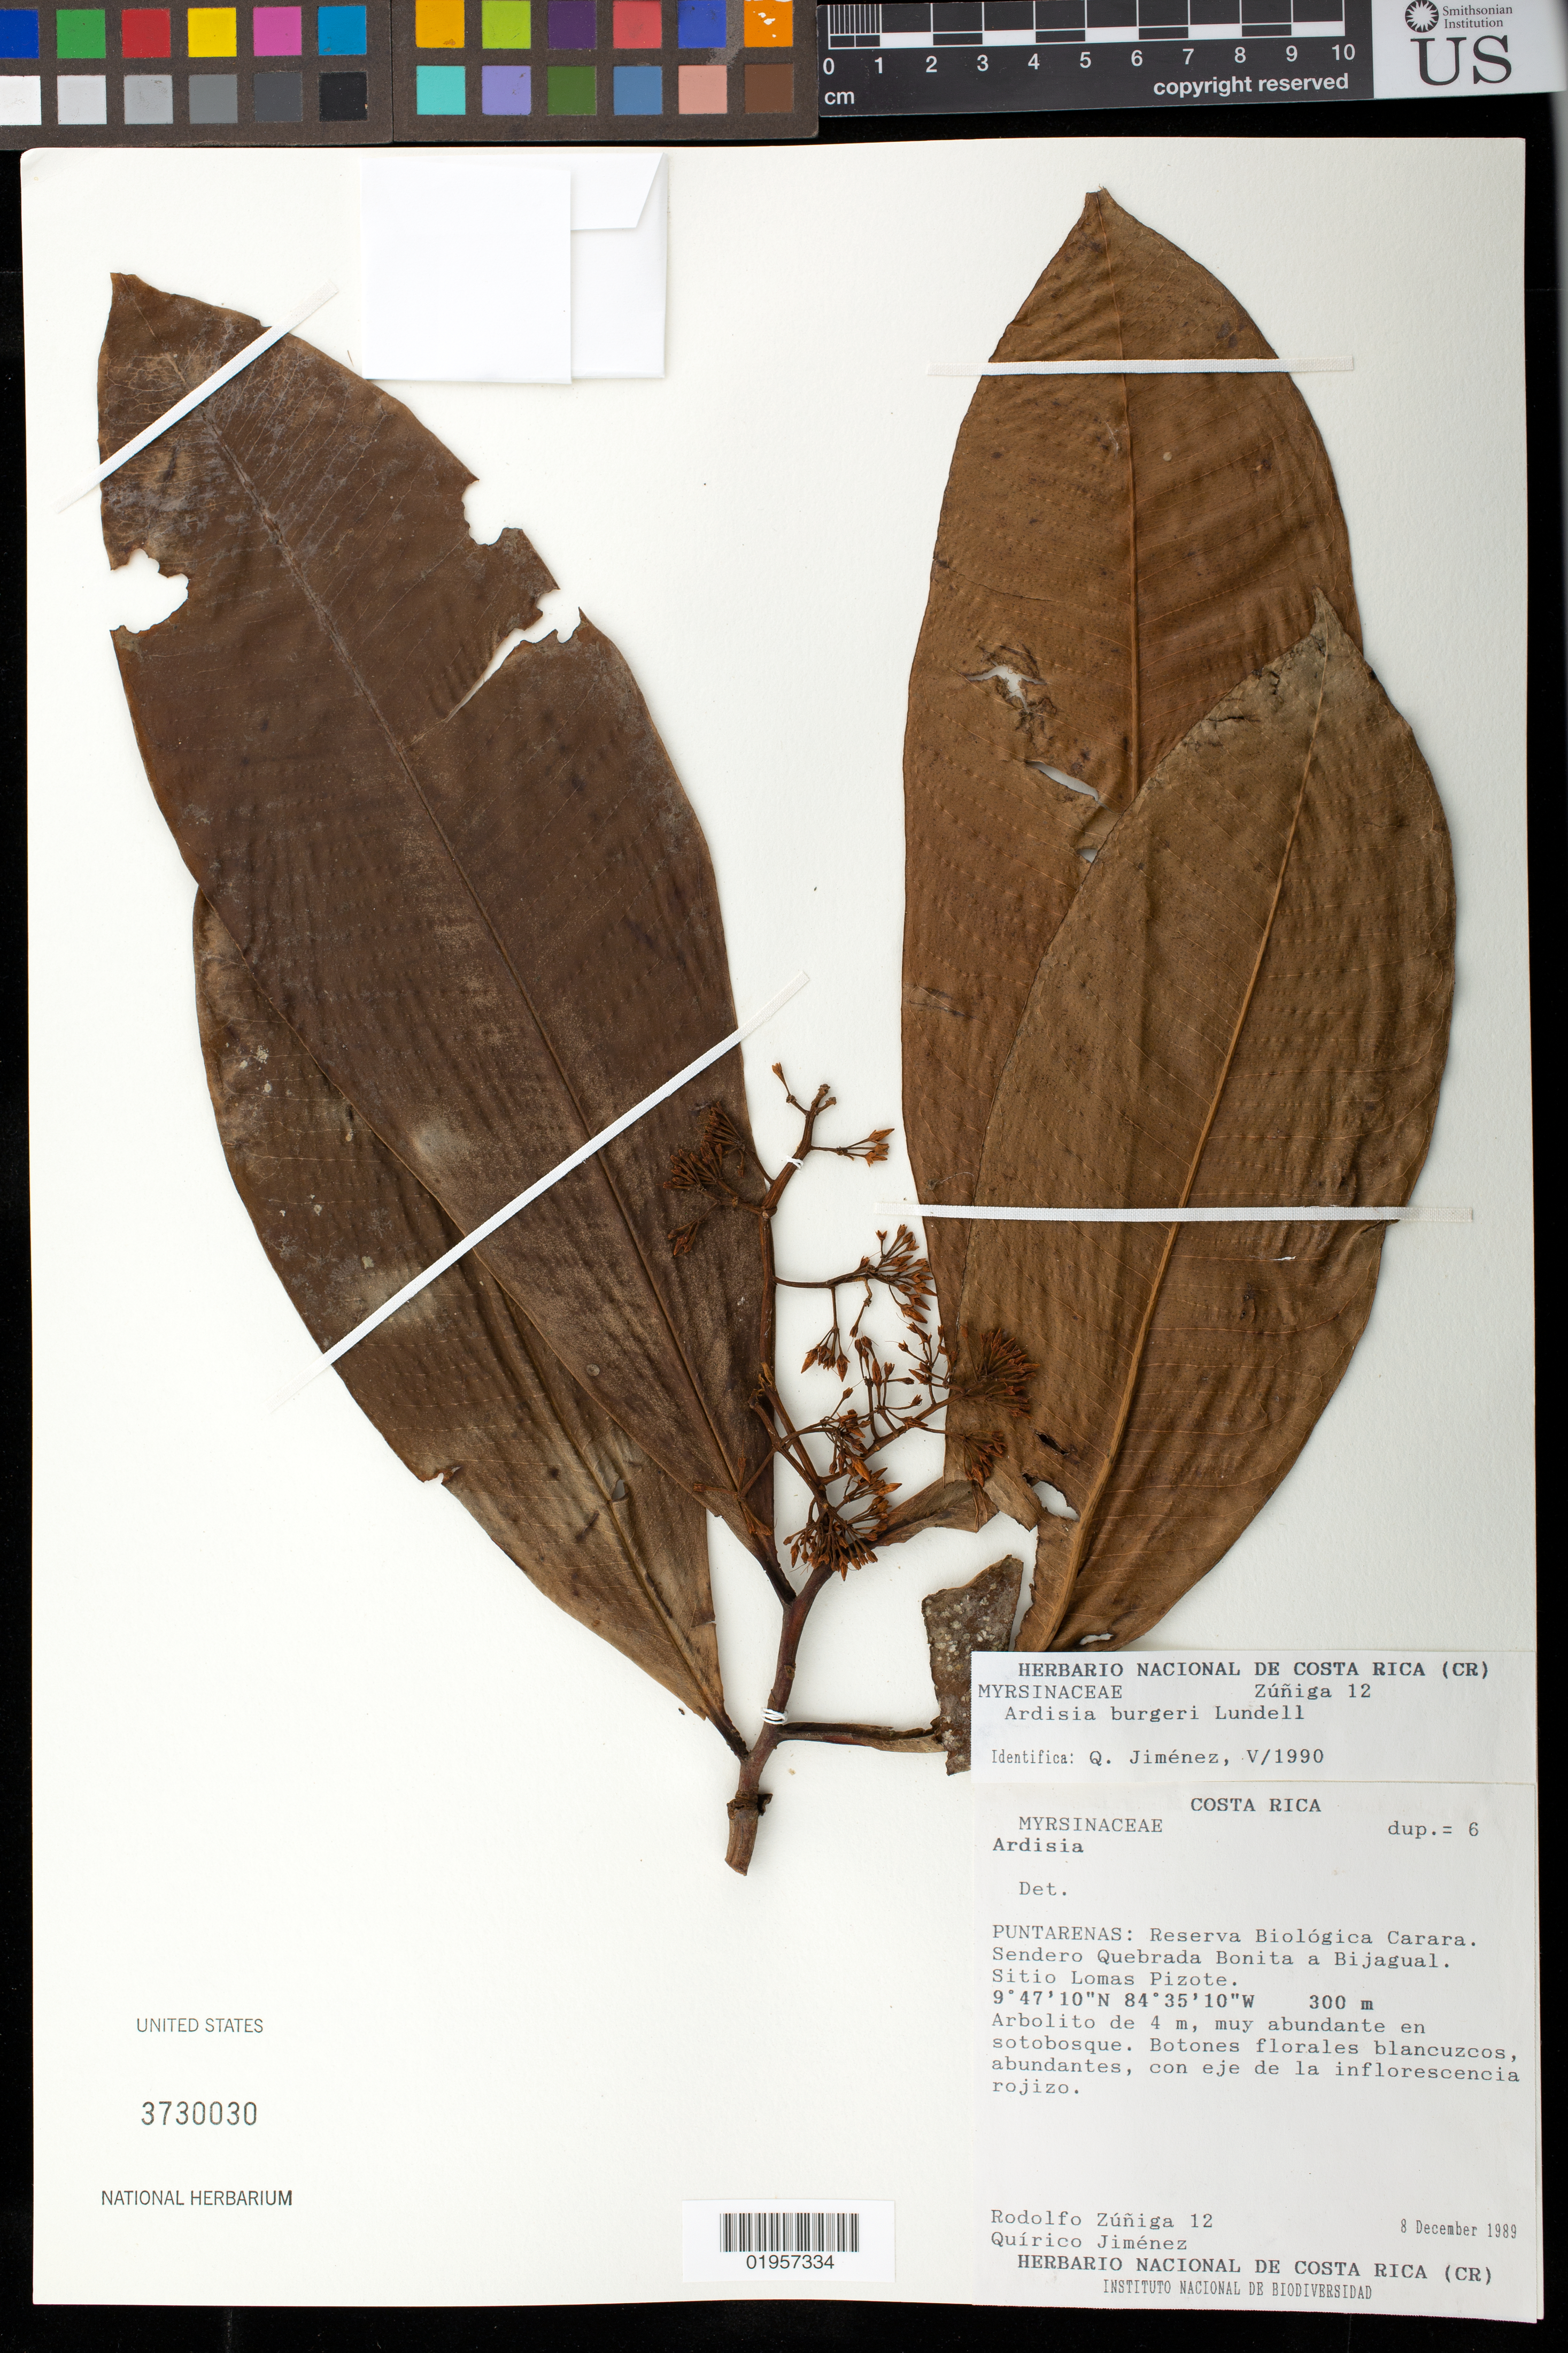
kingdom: Plantae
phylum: Tracheophyta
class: Magnoliopsida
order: Ericales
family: Primulaceae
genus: Ardisia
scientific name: Ardisia burgeri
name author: Lundell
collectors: R. Zuniga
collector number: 12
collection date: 1990-12-08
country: Costa Rica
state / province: Puntarenas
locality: Reserva Biologica Carara. Sendero Quebrada Bonita a Bijagual, Sitio Lomas Pizote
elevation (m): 300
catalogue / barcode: US 3730030